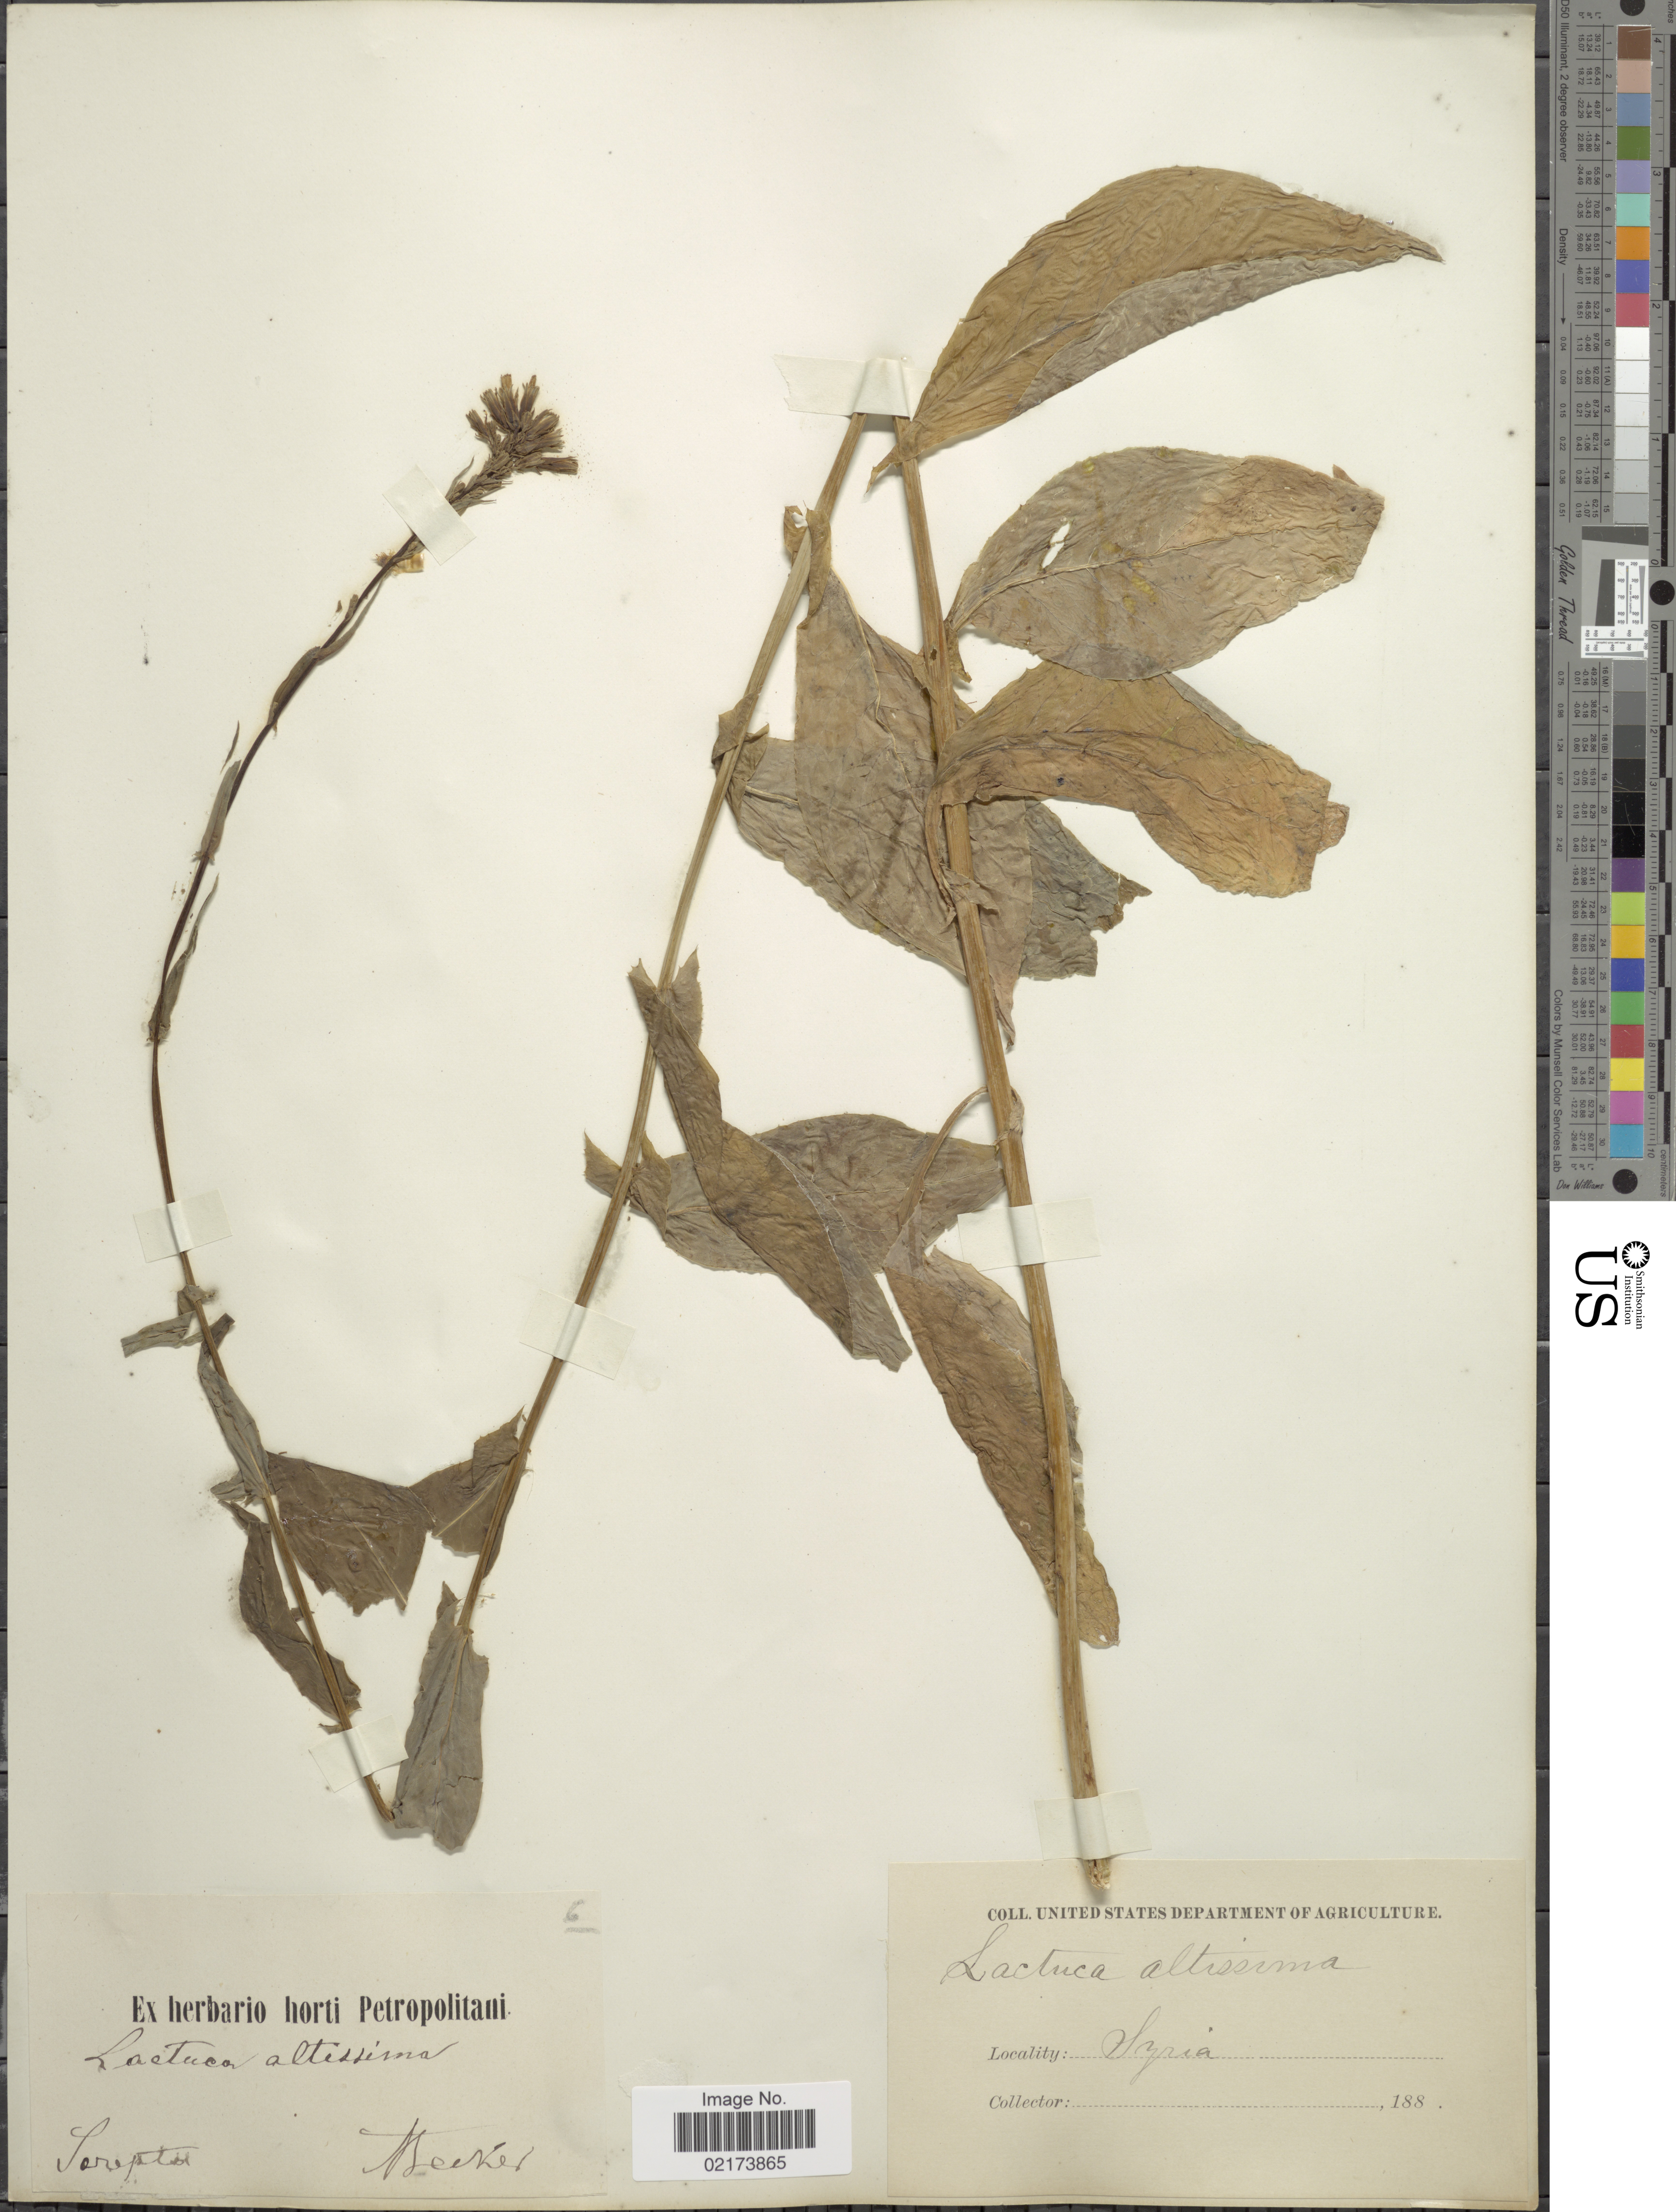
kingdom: Plantae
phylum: Tracheophyta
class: Magnoliopsida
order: Asterales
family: Asteraceae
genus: Lactuca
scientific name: Lactuca quercina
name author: L.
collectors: A. Becker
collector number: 6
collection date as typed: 188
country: Russian Federation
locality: Sarepta